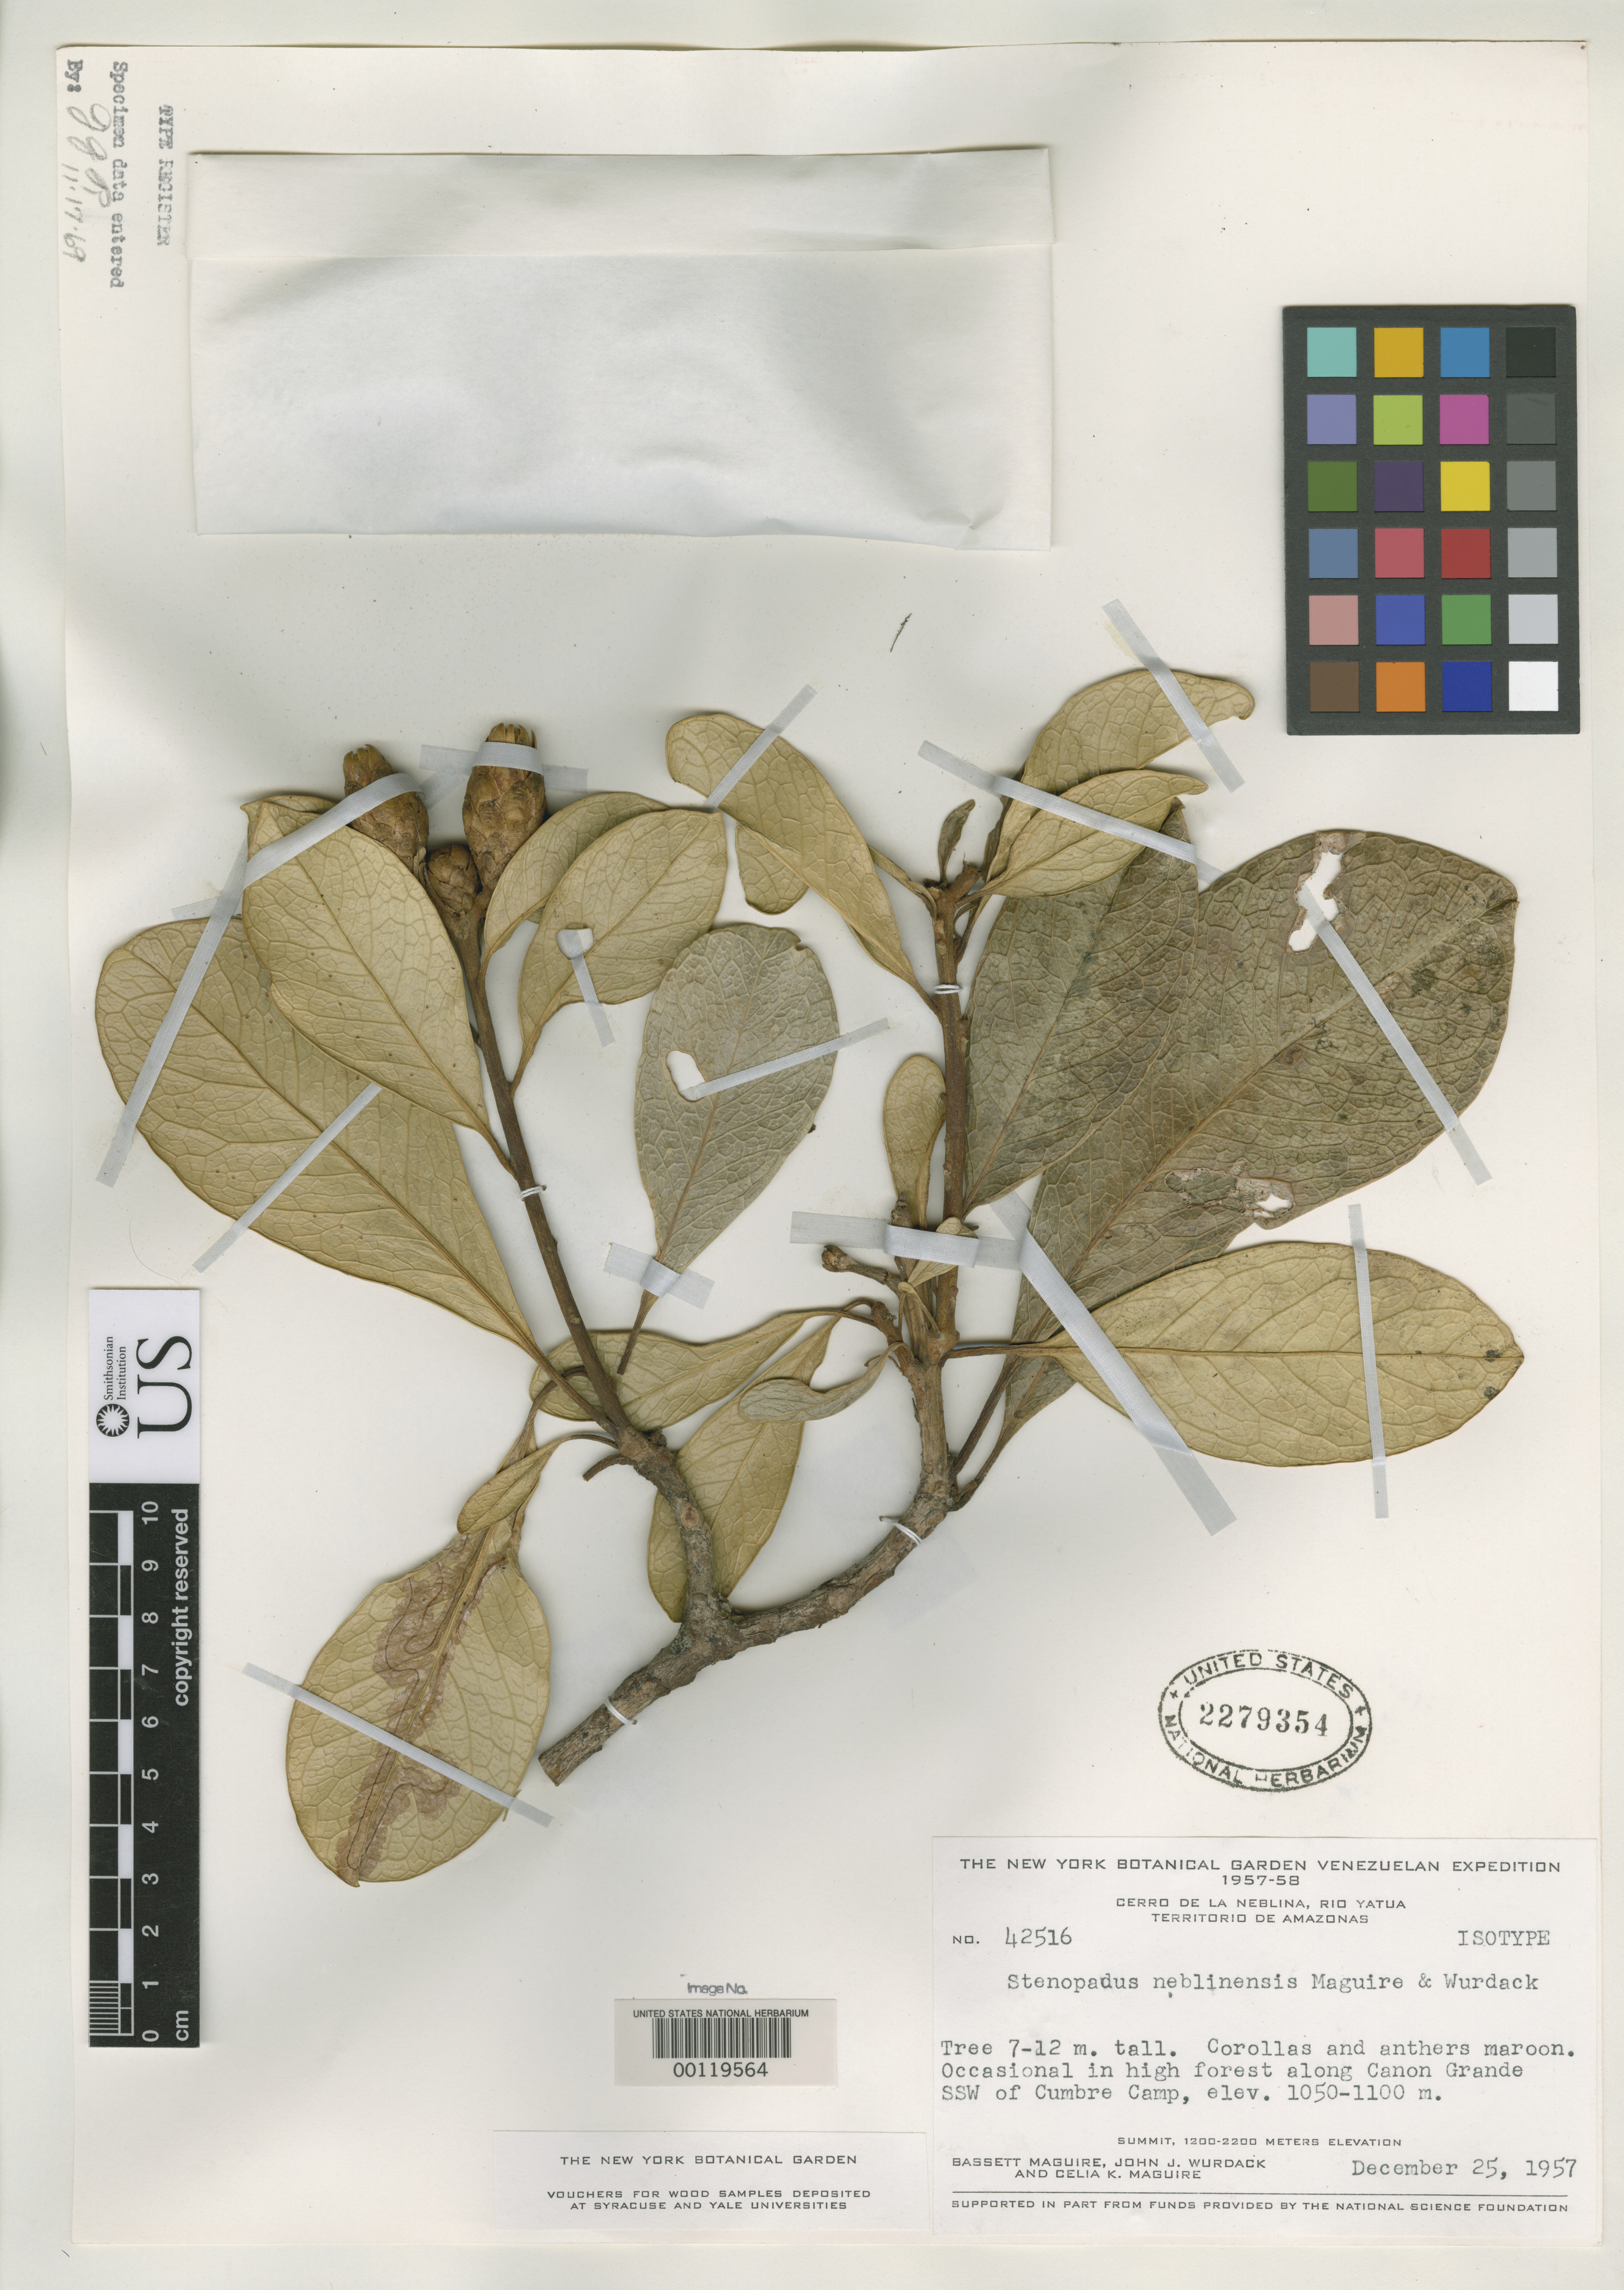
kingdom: Plantae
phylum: Tracheophyta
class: Magnoliopsida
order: Asterales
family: Asteraceae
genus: Stenopadus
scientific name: Stenopadus neblinensis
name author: Maguire & Wurdack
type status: Isotype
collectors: B. Maguire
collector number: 42516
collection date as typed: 25 Dec 1957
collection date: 1957-12-25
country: Venezuela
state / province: Amazonas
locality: Canon Grande.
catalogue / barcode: US 2279354